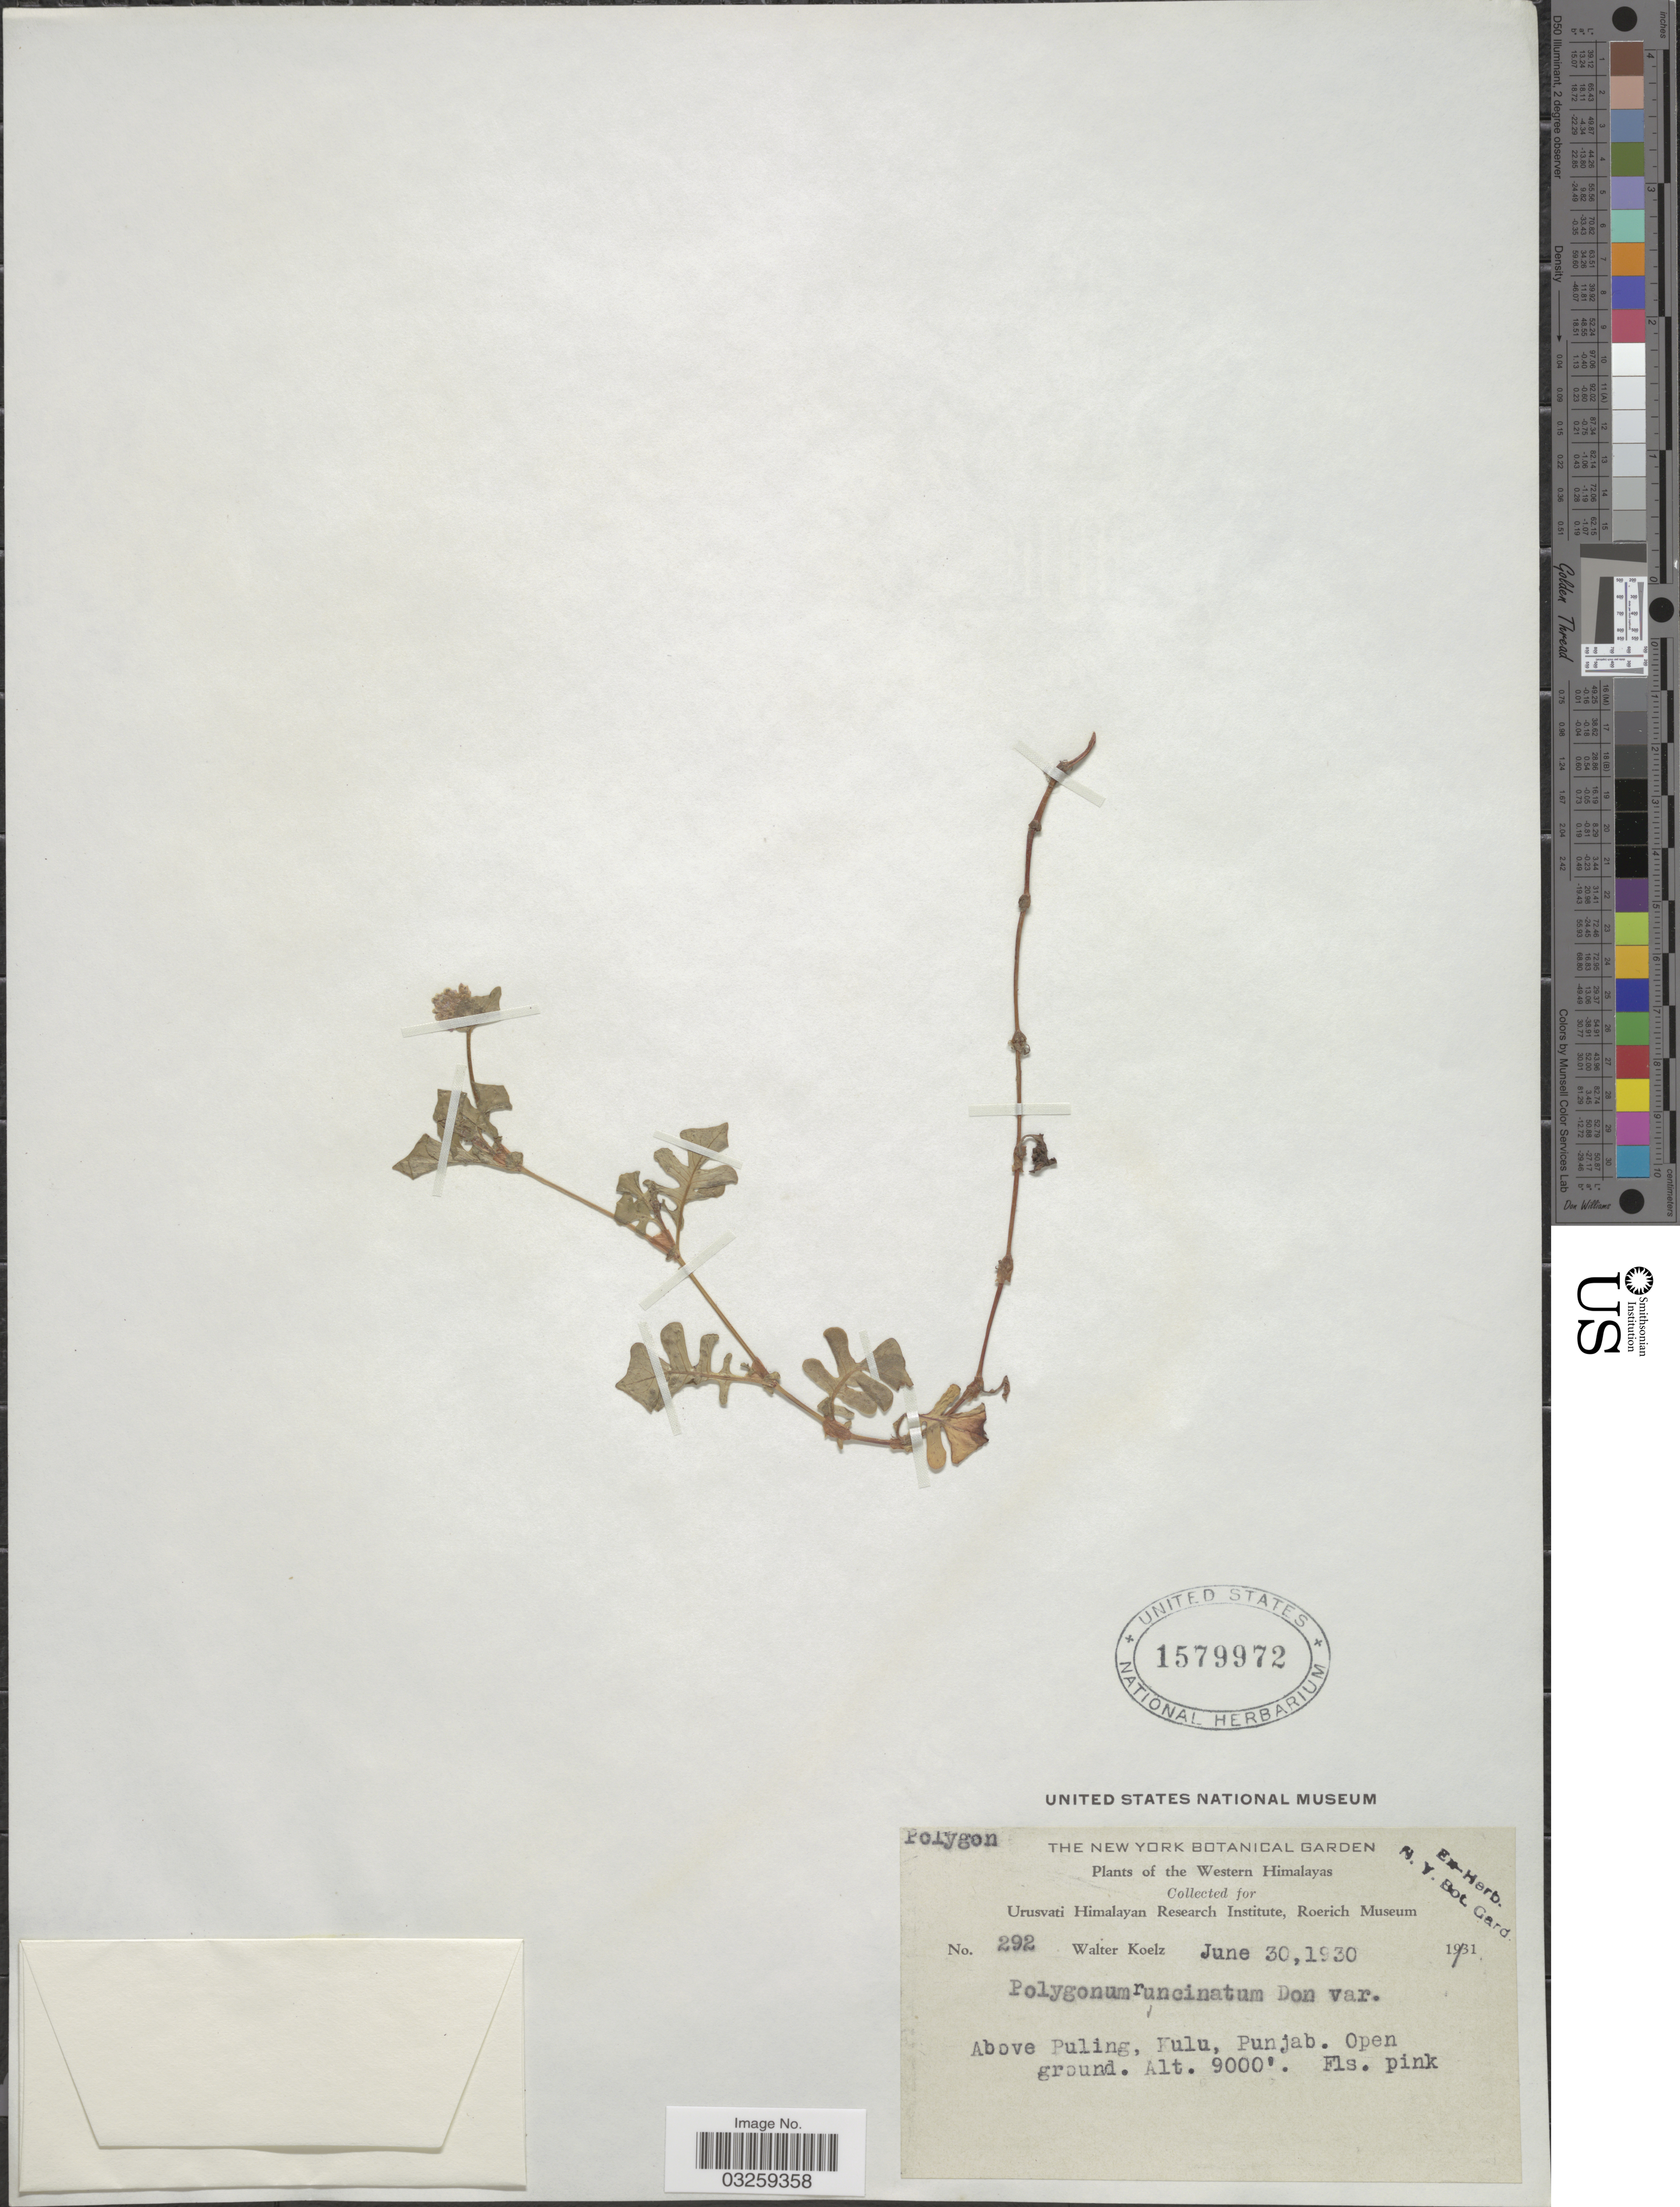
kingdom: Plantae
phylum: Tracheophyta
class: Magnoliopsida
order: Caryophyllales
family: Polygonaceae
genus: Polygonum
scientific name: Polygonum runcinatum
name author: Buch.-Ham. ex D. Don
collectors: W. N. Koelz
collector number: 292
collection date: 1930-06-30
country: India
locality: Western Himalayas. Above Puling, Kulu.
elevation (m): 2743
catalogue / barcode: US 1579972